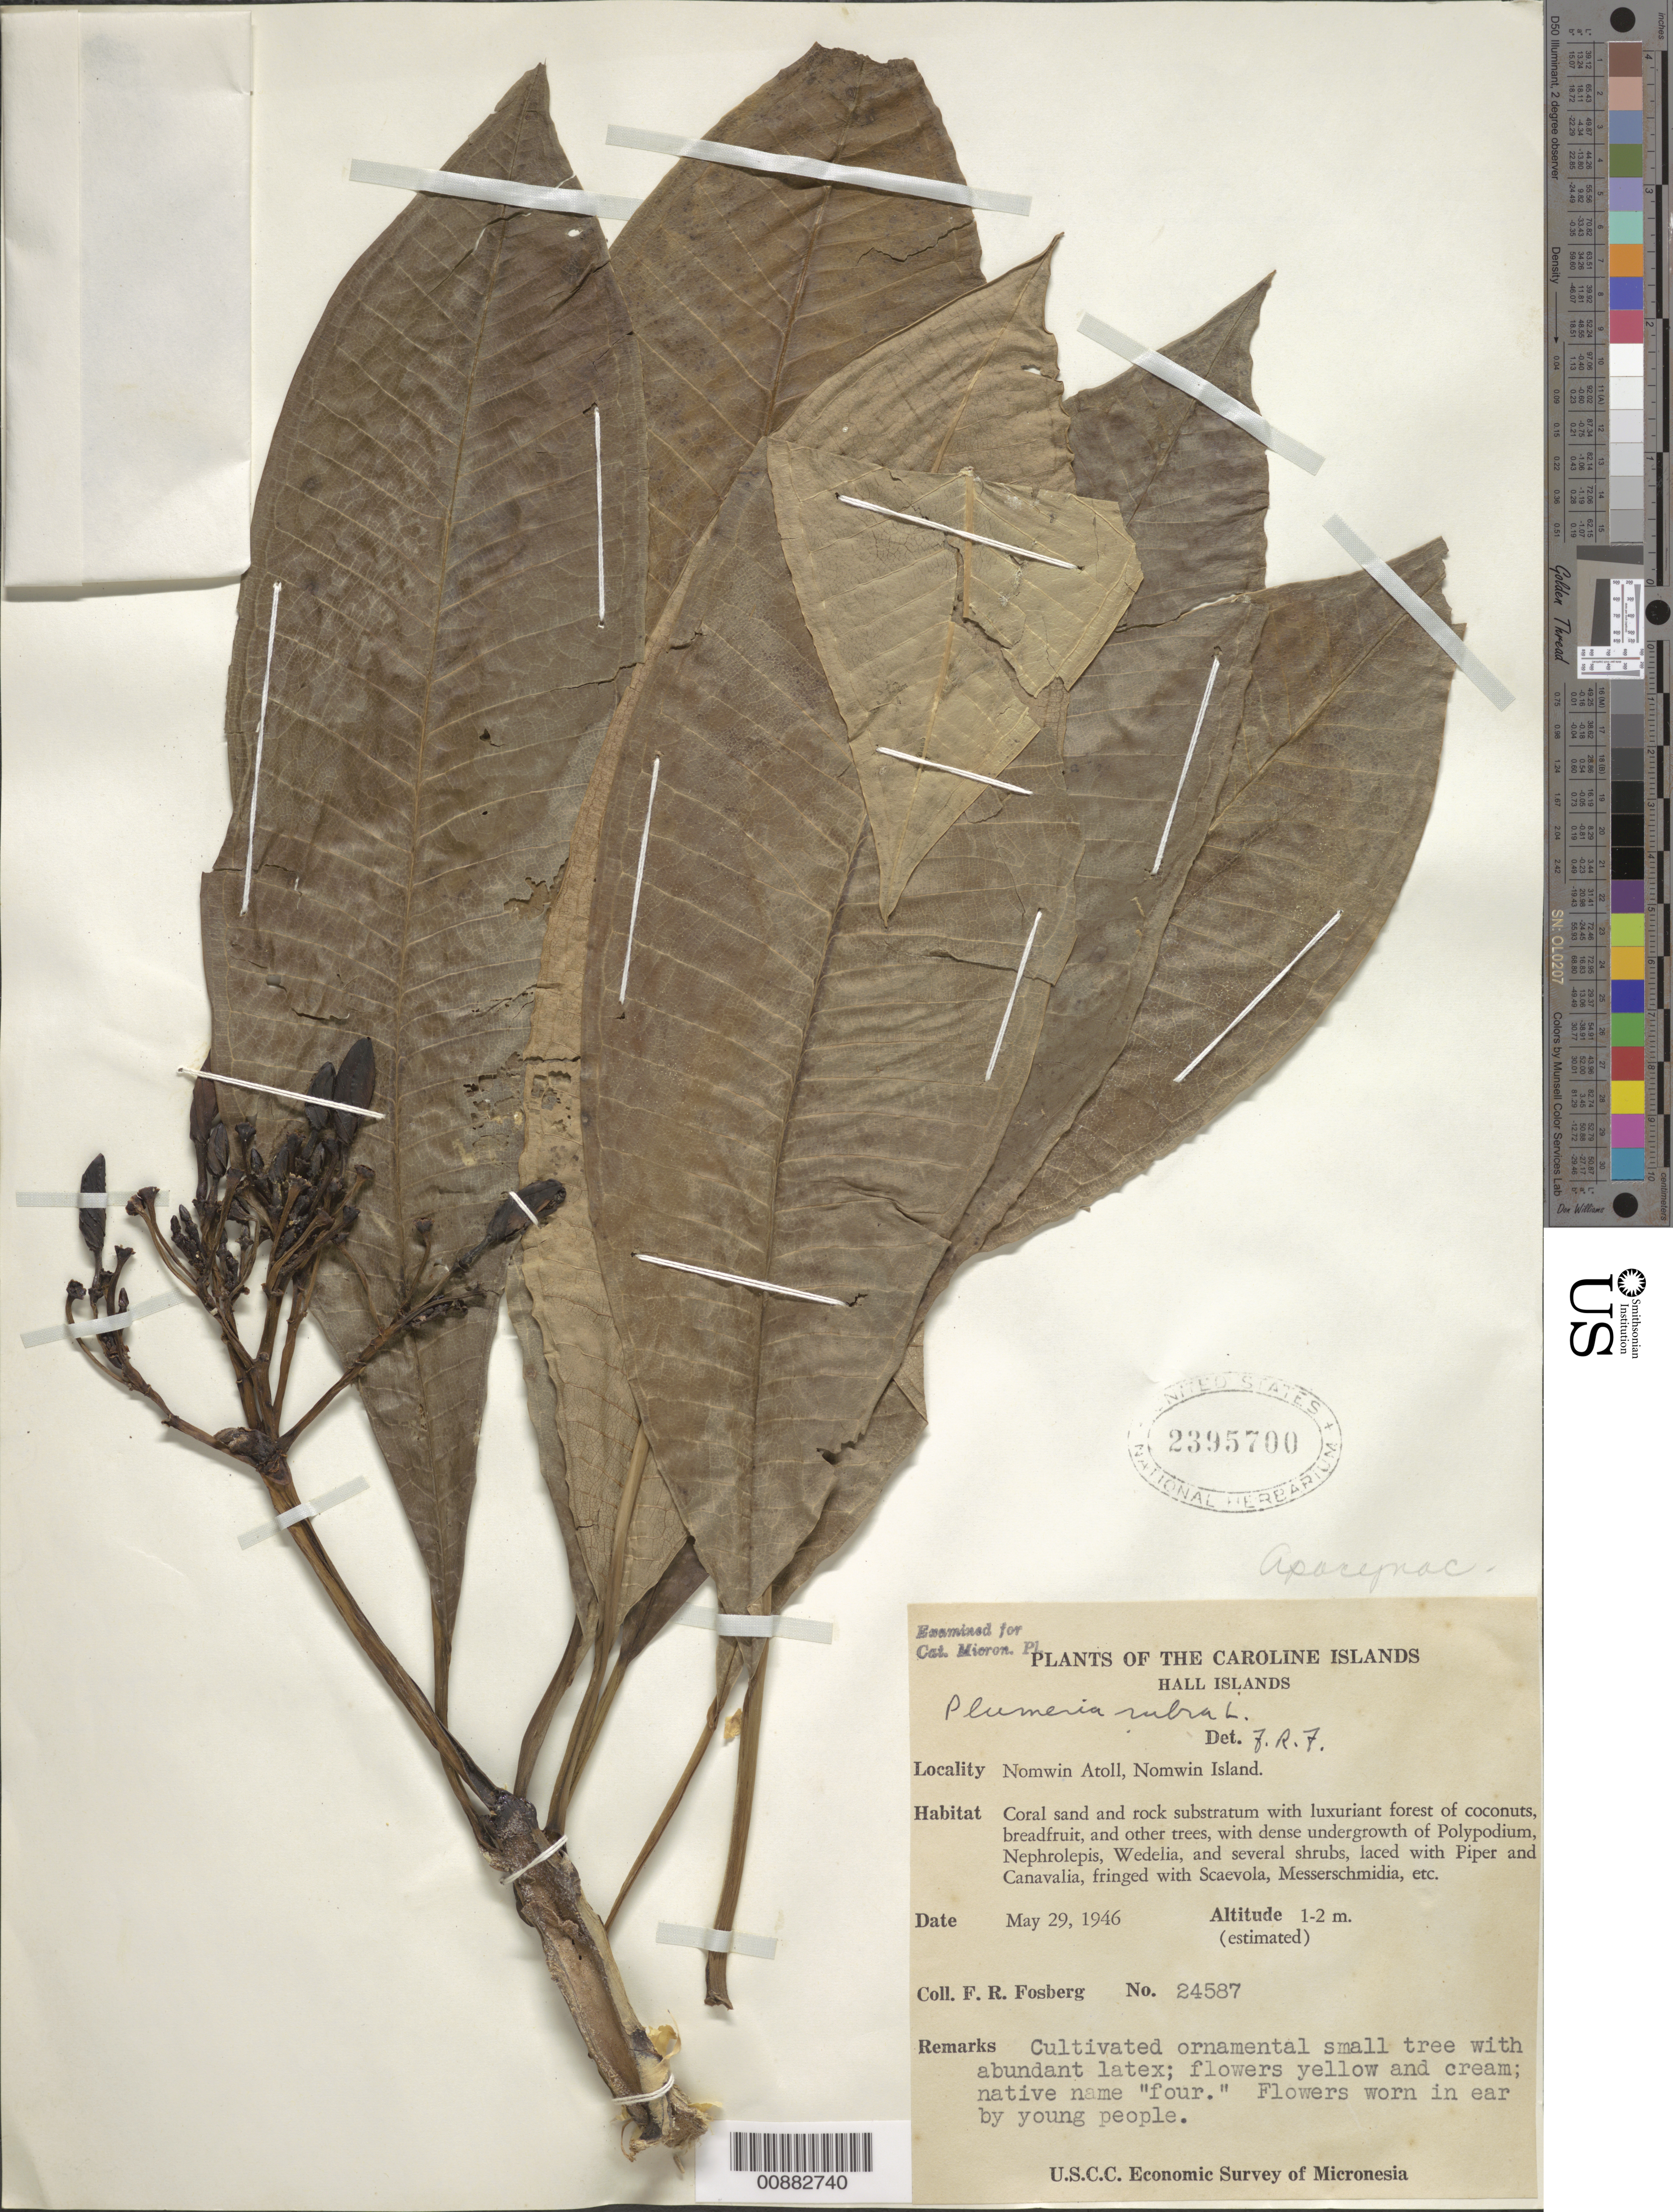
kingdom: Plantae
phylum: Tracheophyta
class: Magnoliopsida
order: Gentianales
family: Apocynaceae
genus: Plumeria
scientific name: Plumeria rubra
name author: L.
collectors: F. R. Fosberg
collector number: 24587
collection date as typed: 29 May 1946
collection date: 1946-05-29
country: Micronesia, Federated States of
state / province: Truk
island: Nomwin Atoll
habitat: Coral sand and rock substratum with luxuriant forest of coconuts, breadfruit and other trees; dense undergrowth…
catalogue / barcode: US 2395700